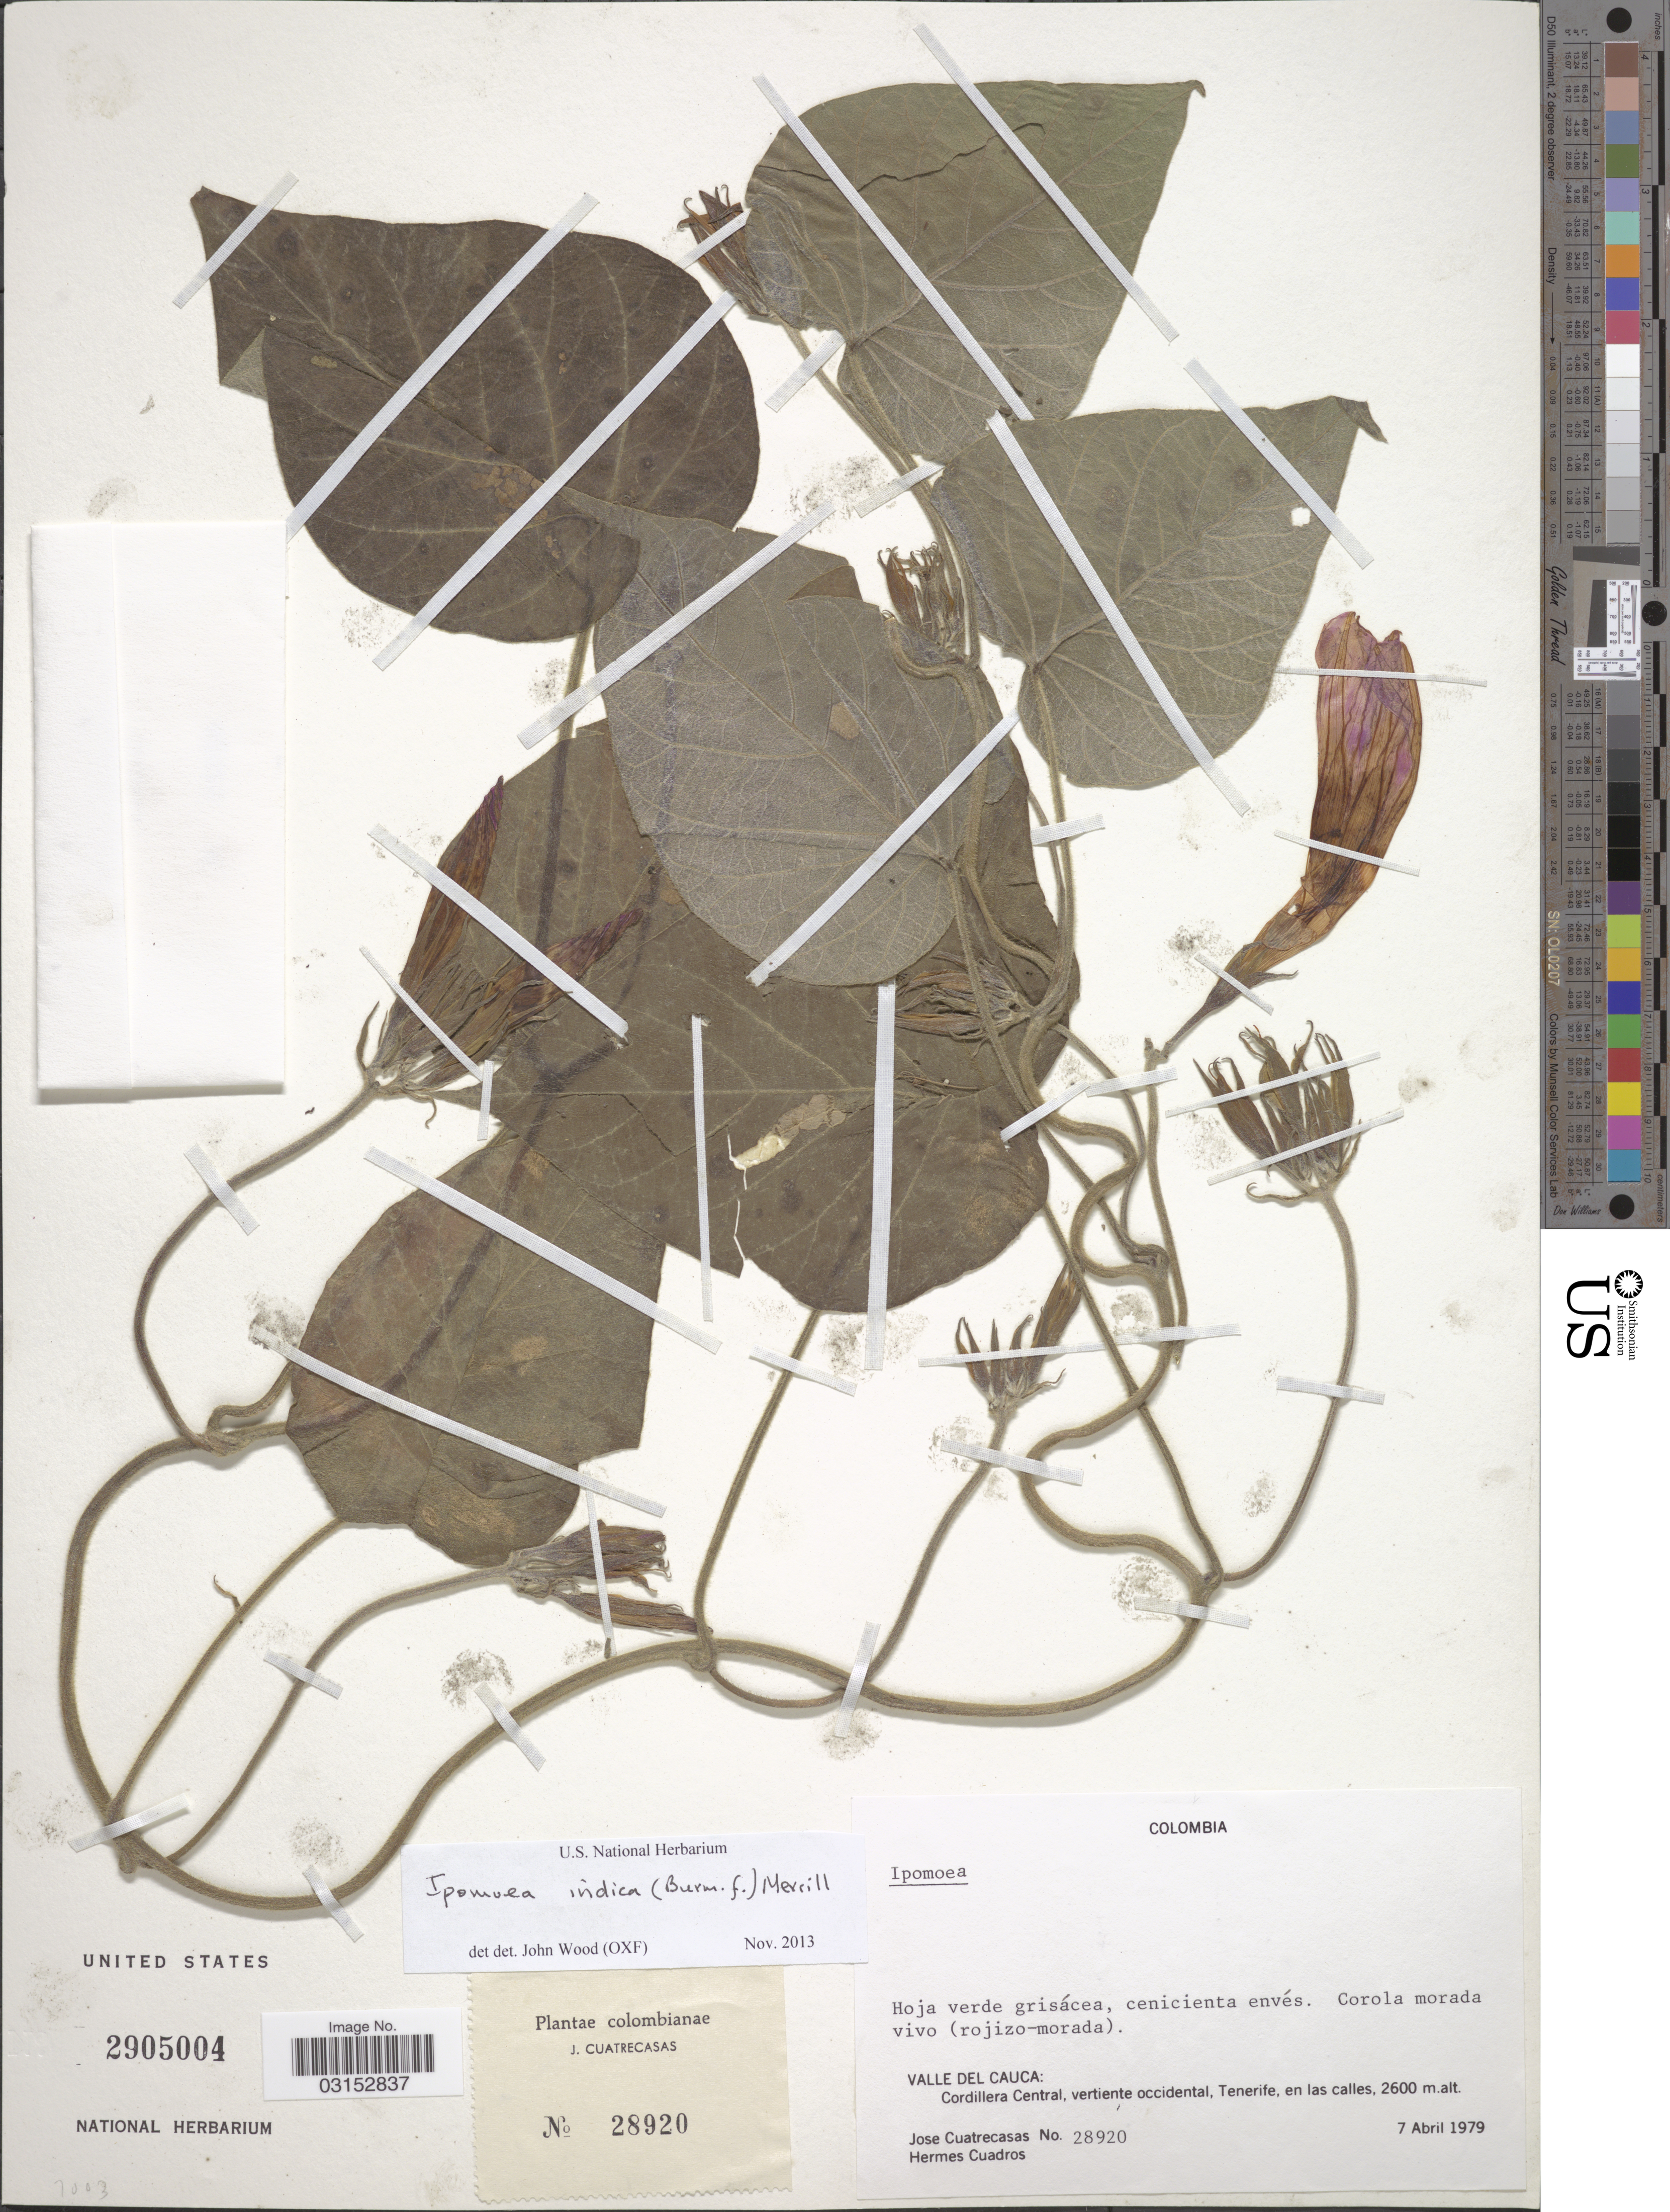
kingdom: Plantae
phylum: Tracheophyta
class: Magnoliopsida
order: Solanales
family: Convolvulaceae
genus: Ipomoea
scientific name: Ipomoea indica (Burm.) Merr. var. indica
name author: (Burm.) Merr.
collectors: J. Cuatrecasas & H. Cuadros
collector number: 28920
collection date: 1979-04-07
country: Colombia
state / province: Cauca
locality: Valle del Cauca: Cordillera Central, vertiente occidental, Tenerife, en las calles.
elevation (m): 2600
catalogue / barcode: US 2905004